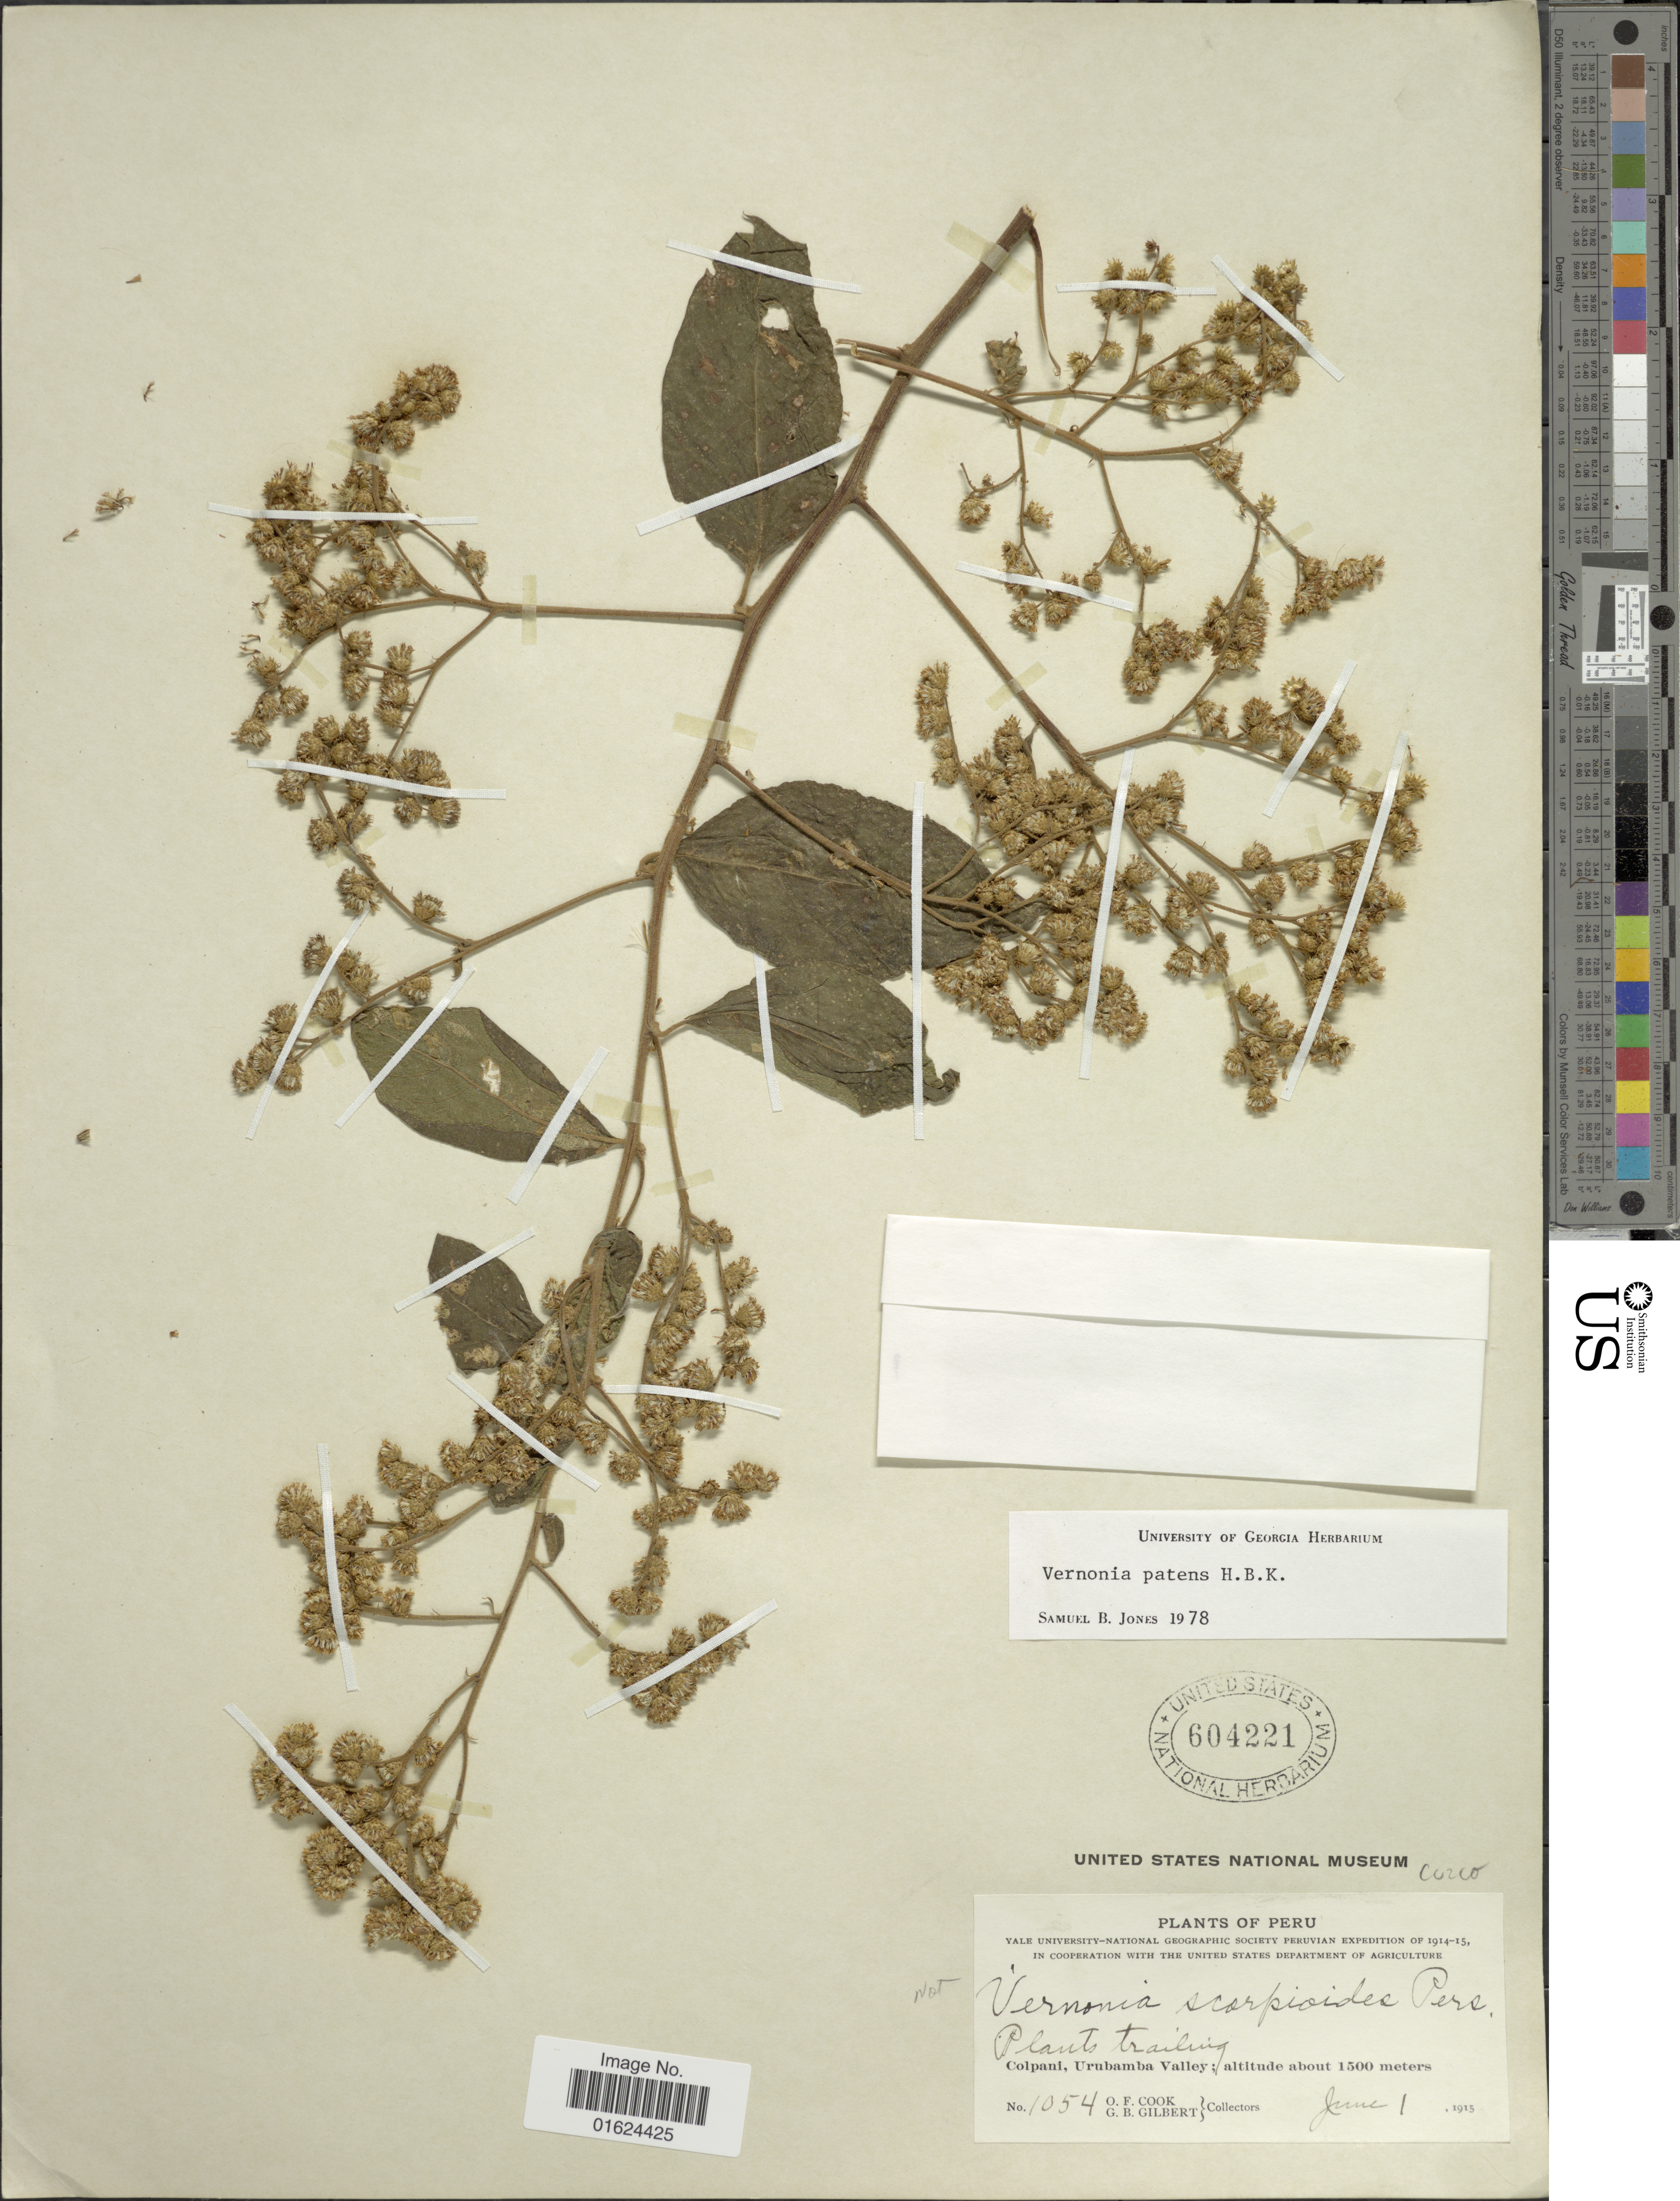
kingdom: Plantae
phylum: Tracheophyta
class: Magnoliopsida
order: Asterales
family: Asteraceae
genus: Vernonanthura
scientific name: Vernonanthura patens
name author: (Kunth) H. Rob.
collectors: O. F. Cook & G. B. Gilbert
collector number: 1054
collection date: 1915-06-01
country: Peru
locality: Colpani, Urubamba Valley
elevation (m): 1500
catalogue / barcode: US 604221